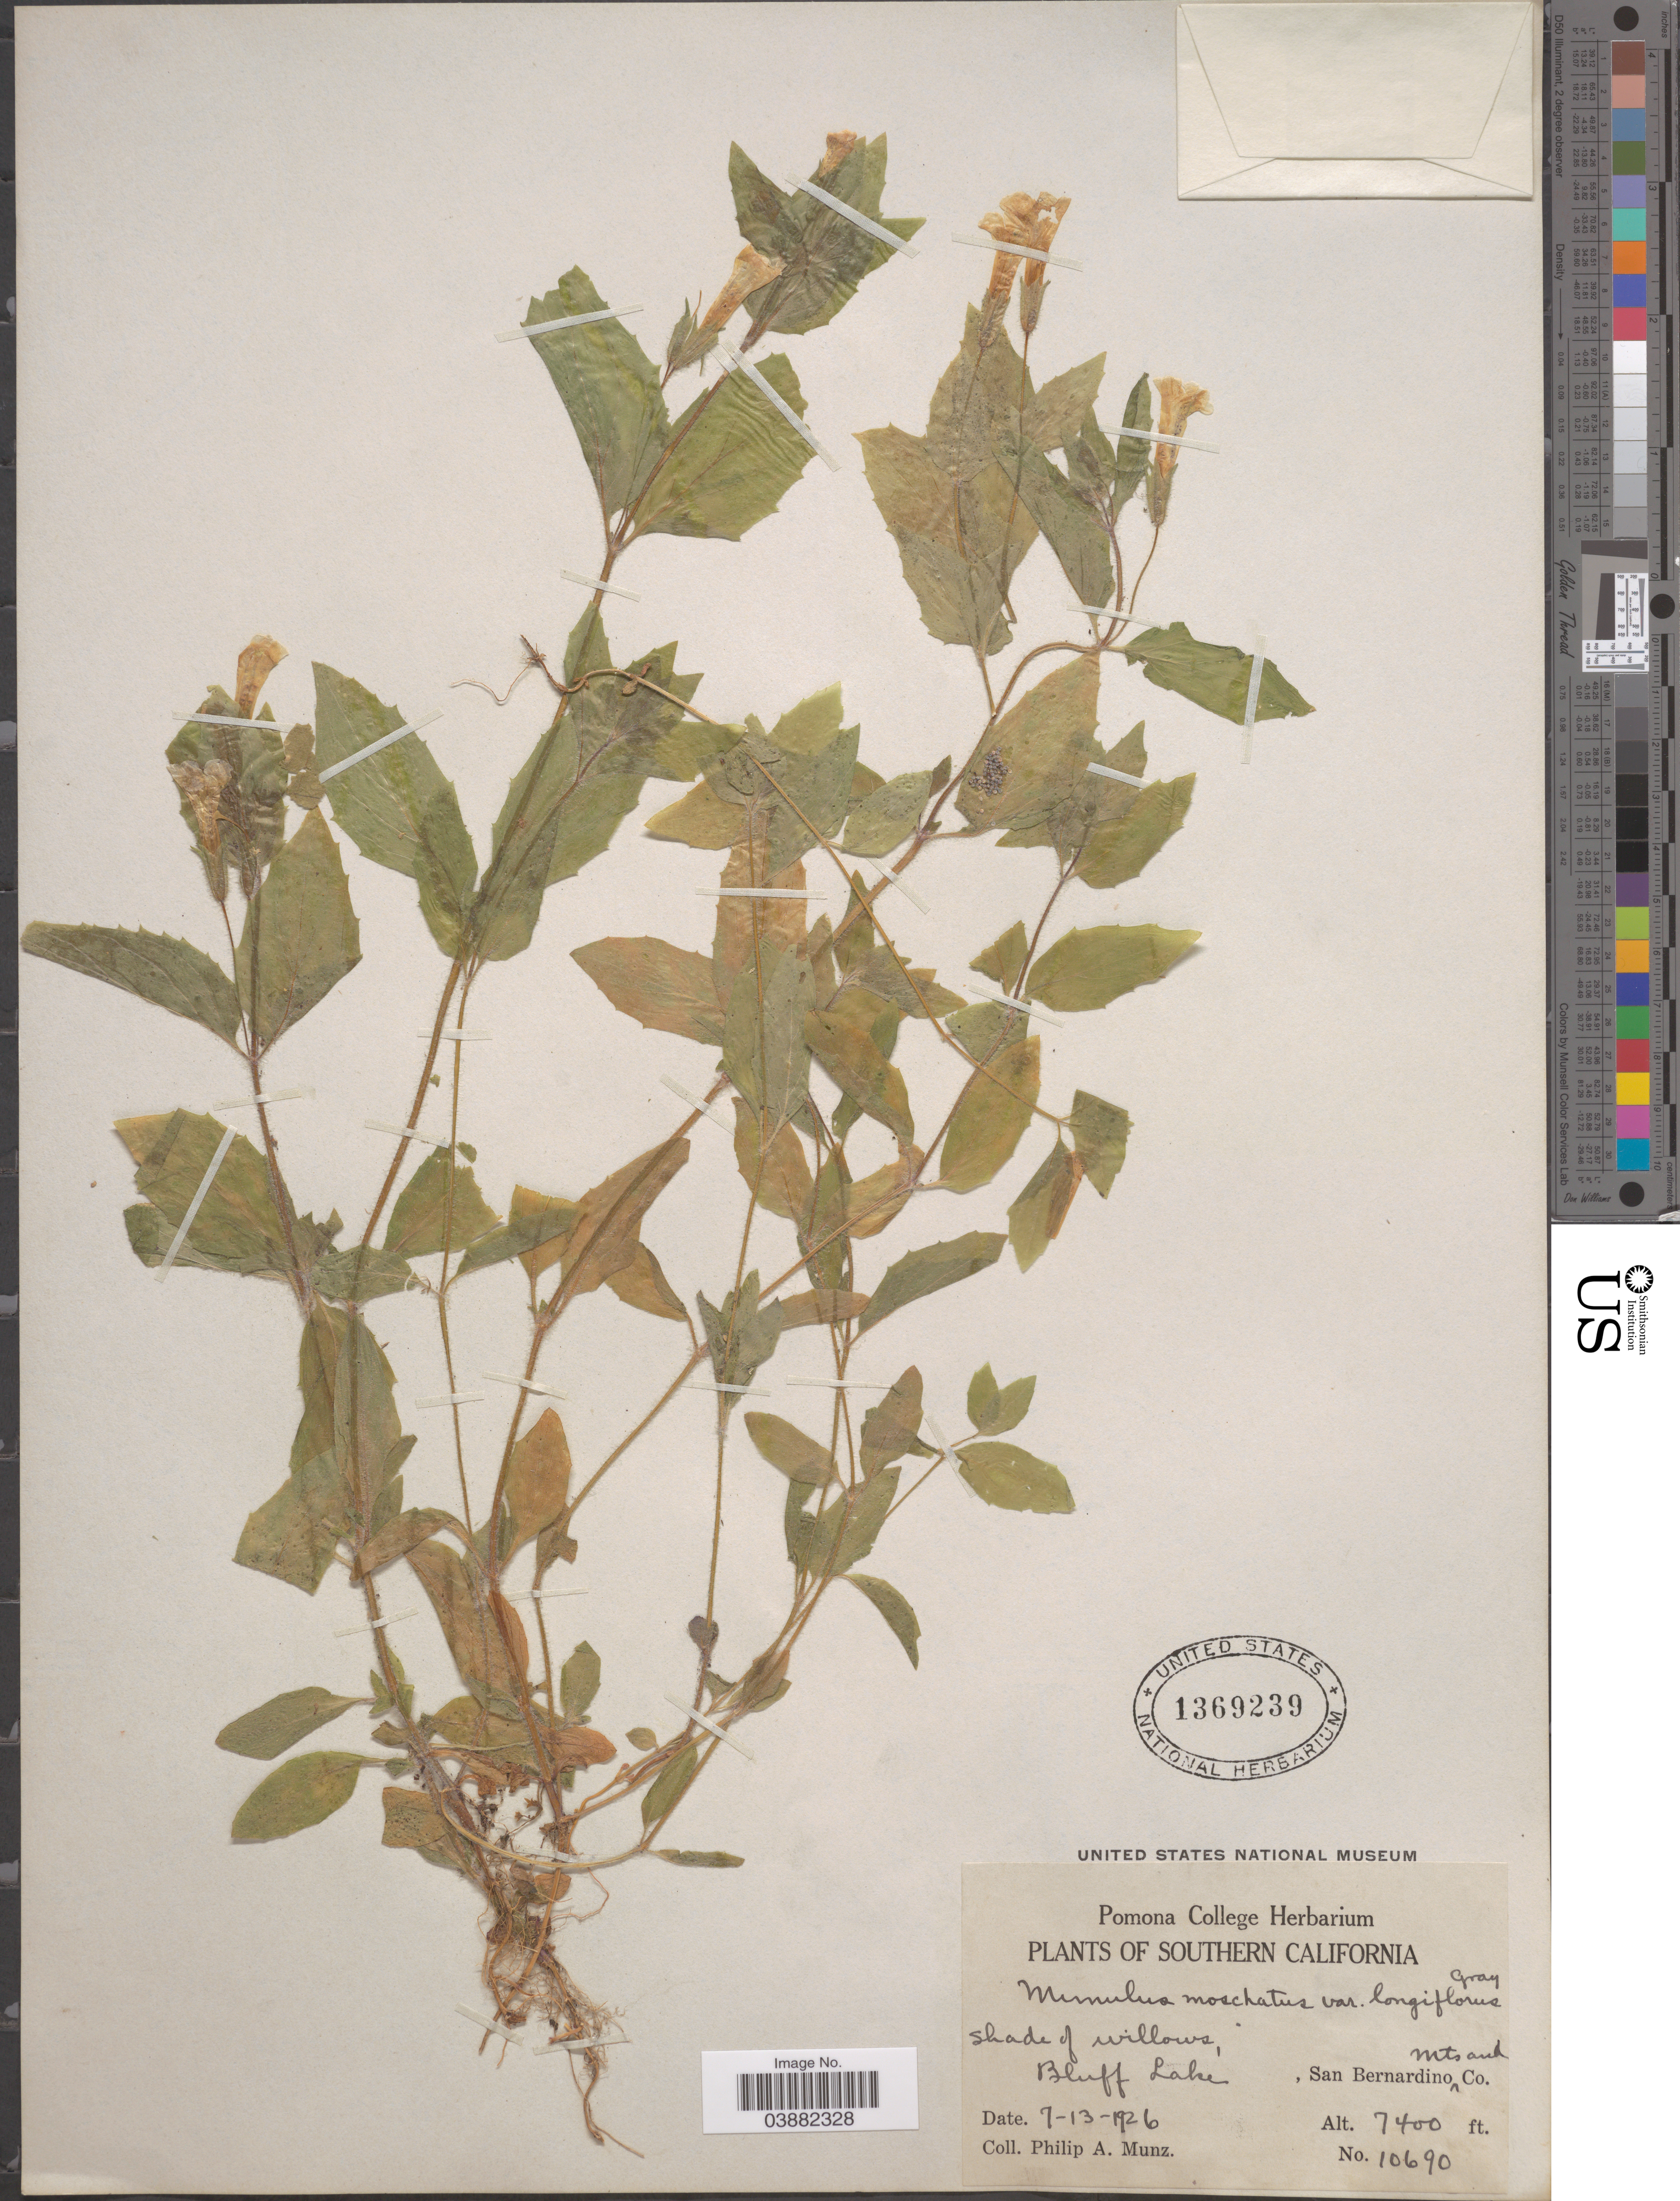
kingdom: Plantae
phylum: Tracheophyta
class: Magnoliopsida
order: Lamiales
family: Phrymaceae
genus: Mimulus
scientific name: Mimulus moschatus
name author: Douglas ex Lindl.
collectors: P. A. Munz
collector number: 10690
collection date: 1926-07-13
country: United States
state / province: California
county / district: San Bernardino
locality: Southern California. Bluff Lake, San Bernardino Mts and Co.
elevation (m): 2256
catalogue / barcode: US 1369239